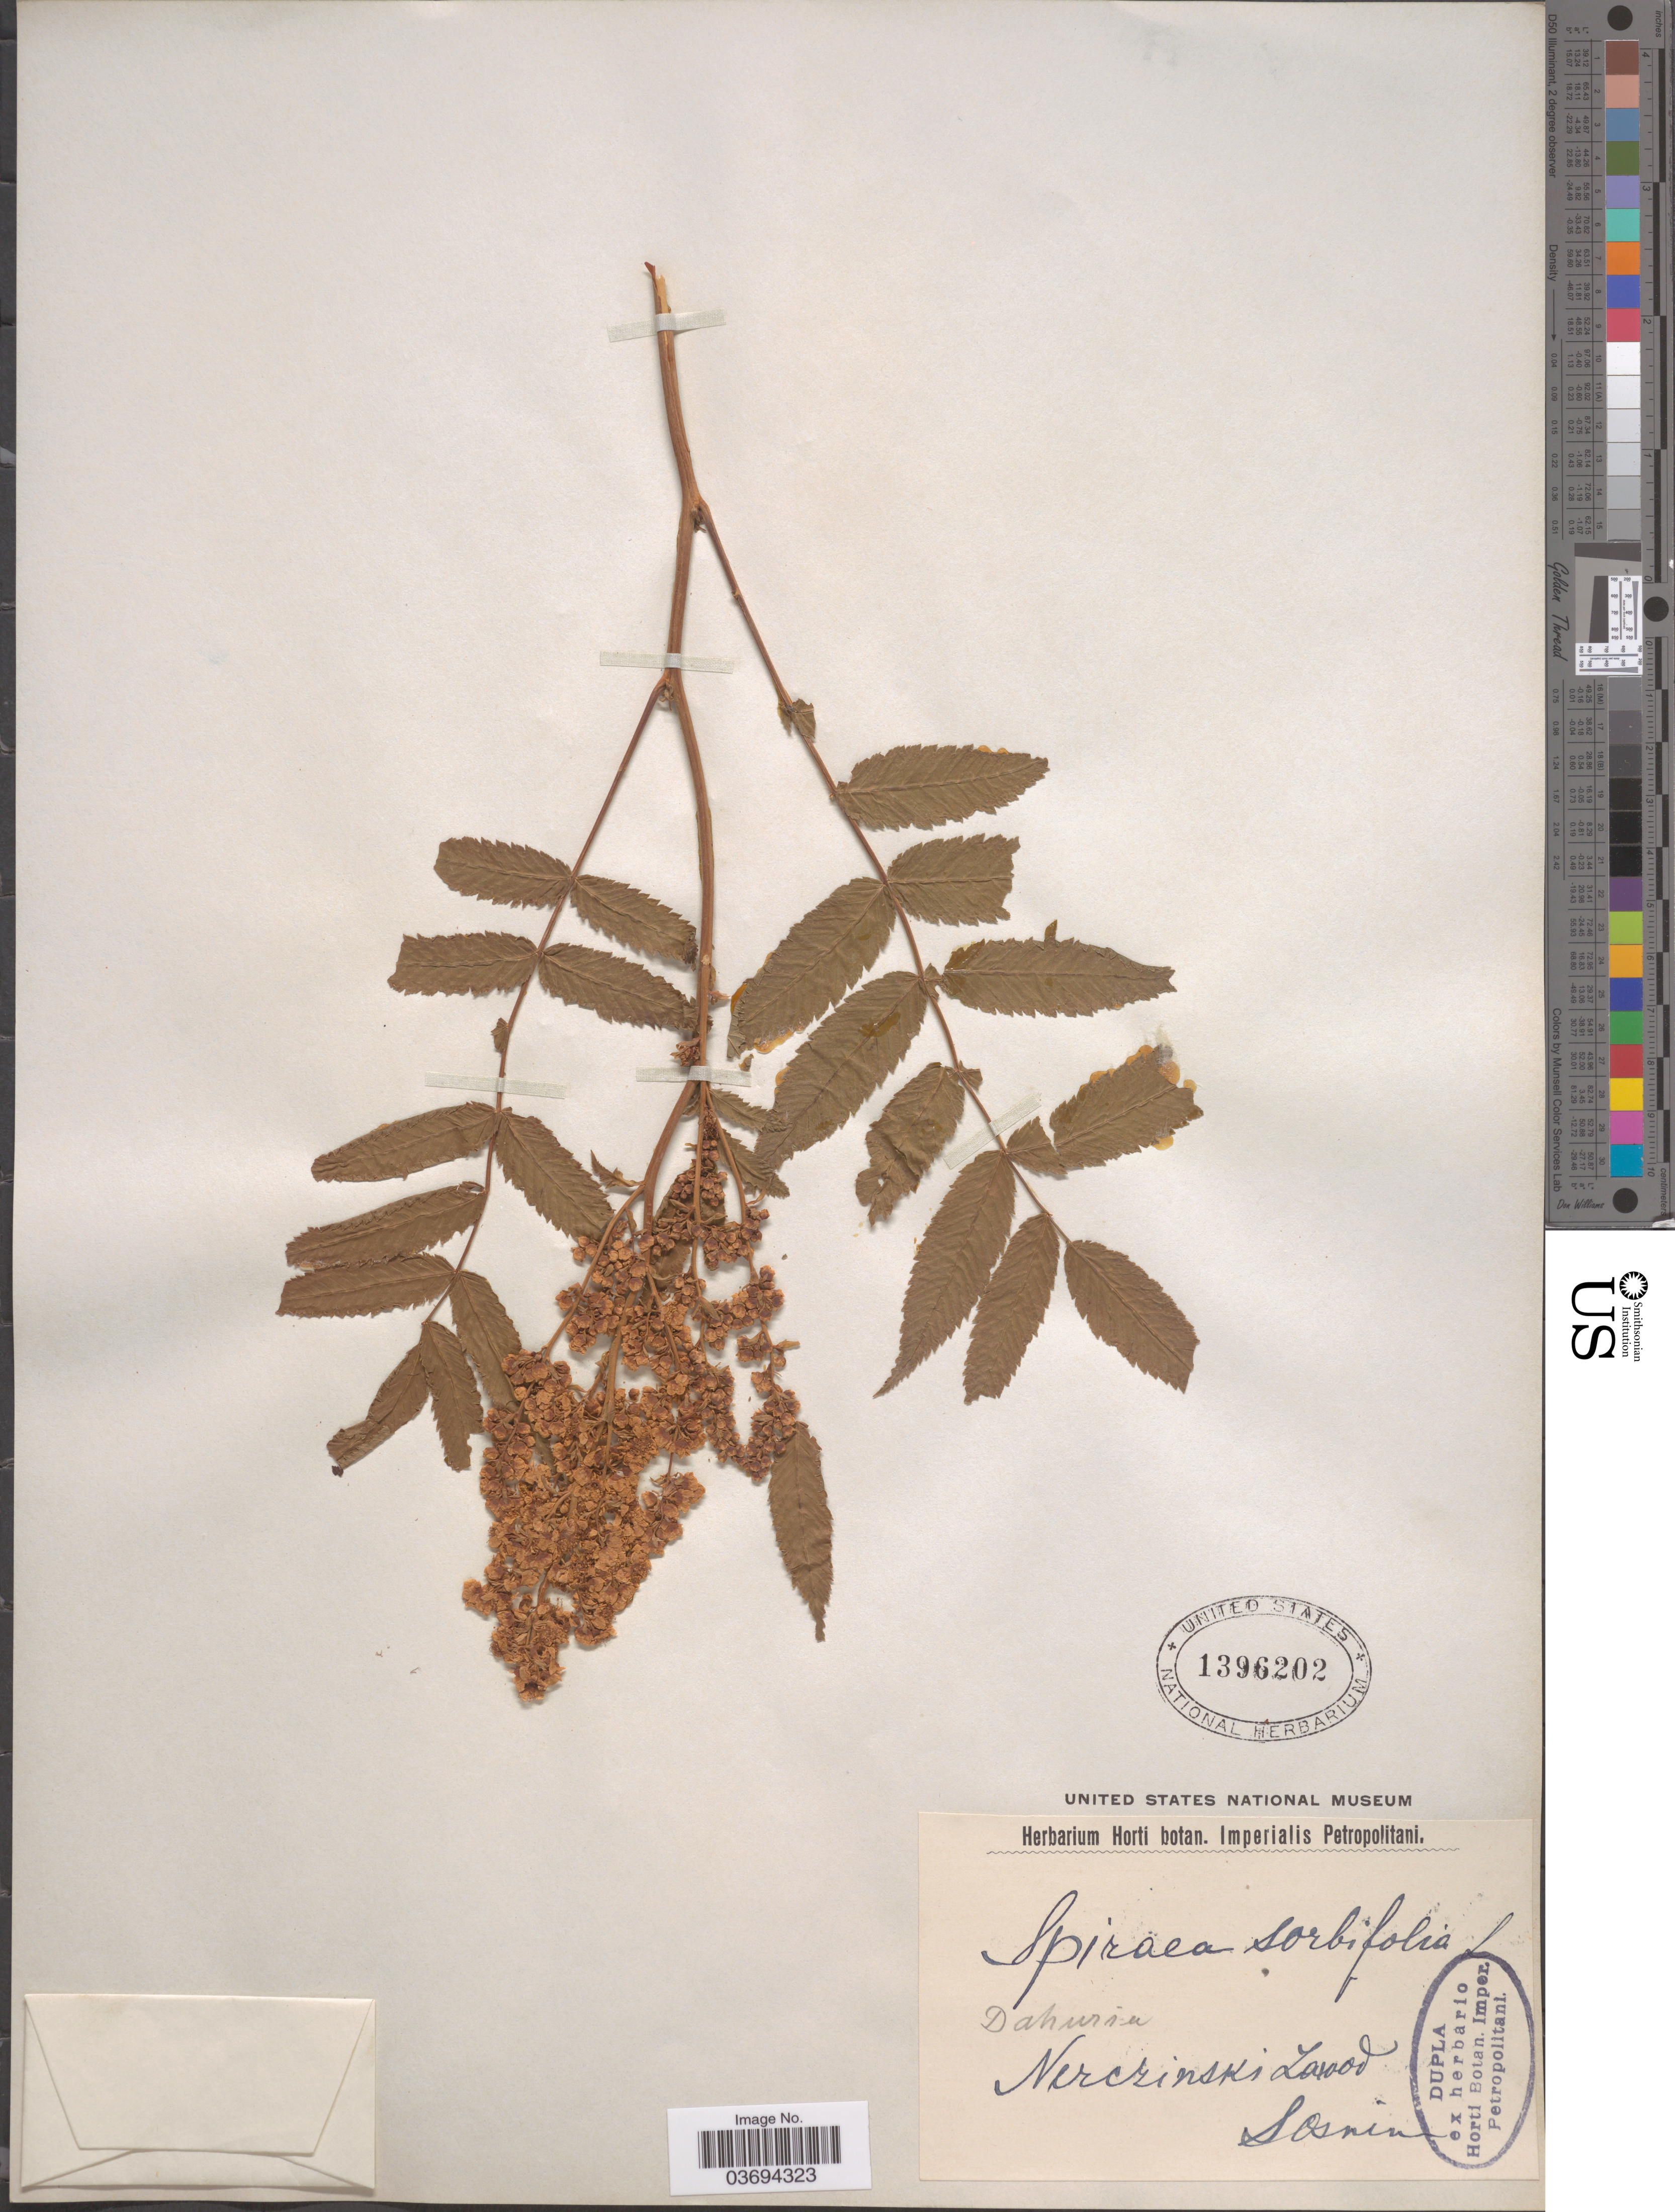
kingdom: Plantae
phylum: Tracheophyta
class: Magnoliopsida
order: Rosales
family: Rosaceae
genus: Sorbaria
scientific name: Sorbaria sorbifolia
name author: (L.) A. Braun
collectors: Sosnin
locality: Dahuria. Nerczinski Zaxood. [interpreted] [unsure placement]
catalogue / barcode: US 1396202